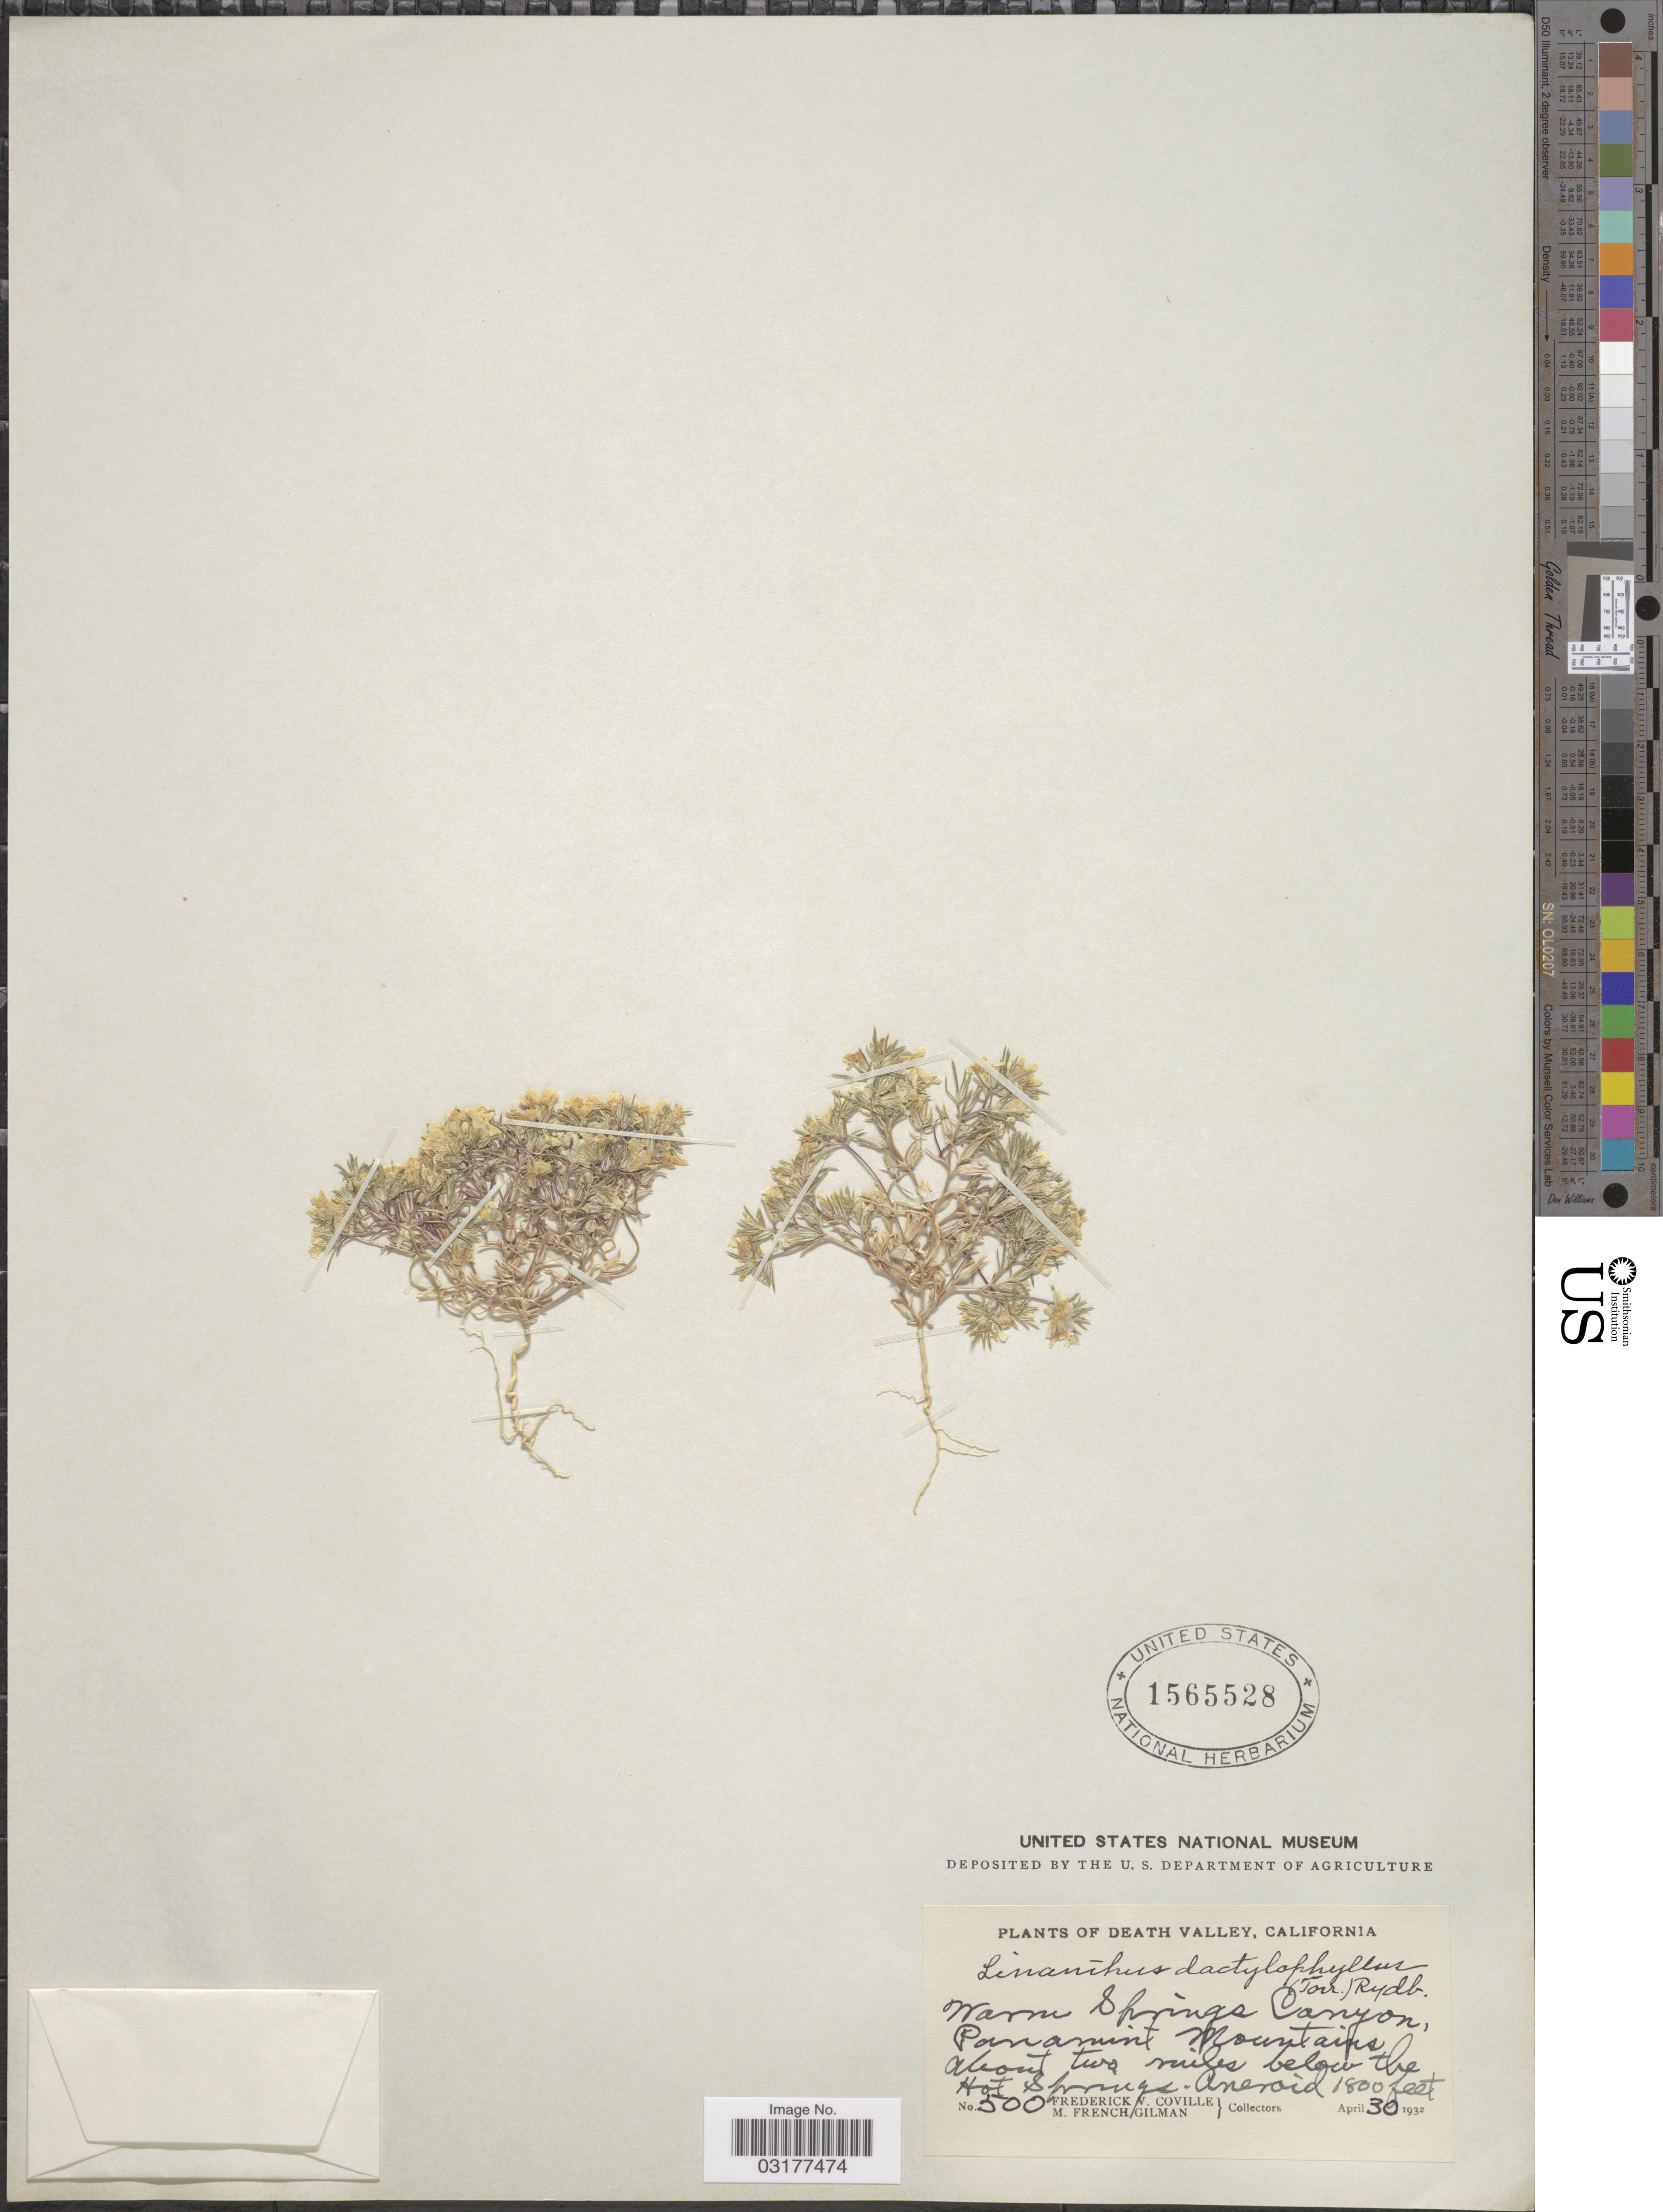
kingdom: Plantae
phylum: Tracheophyta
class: Magnoliopsida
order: Ericales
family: Polemoniaceae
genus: Linanthus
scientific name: Linanthus demissus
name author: (A. Gray) Greene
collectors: F. V. Coville & M. F. Gilman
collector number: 500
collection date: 1932-04-30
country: United States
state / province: California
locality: Death Valley. Warm Springs Canyon, Panamint Mountains about two miles below the Hot Springs. Aneroid.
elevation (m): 549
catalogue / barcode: US 1565528